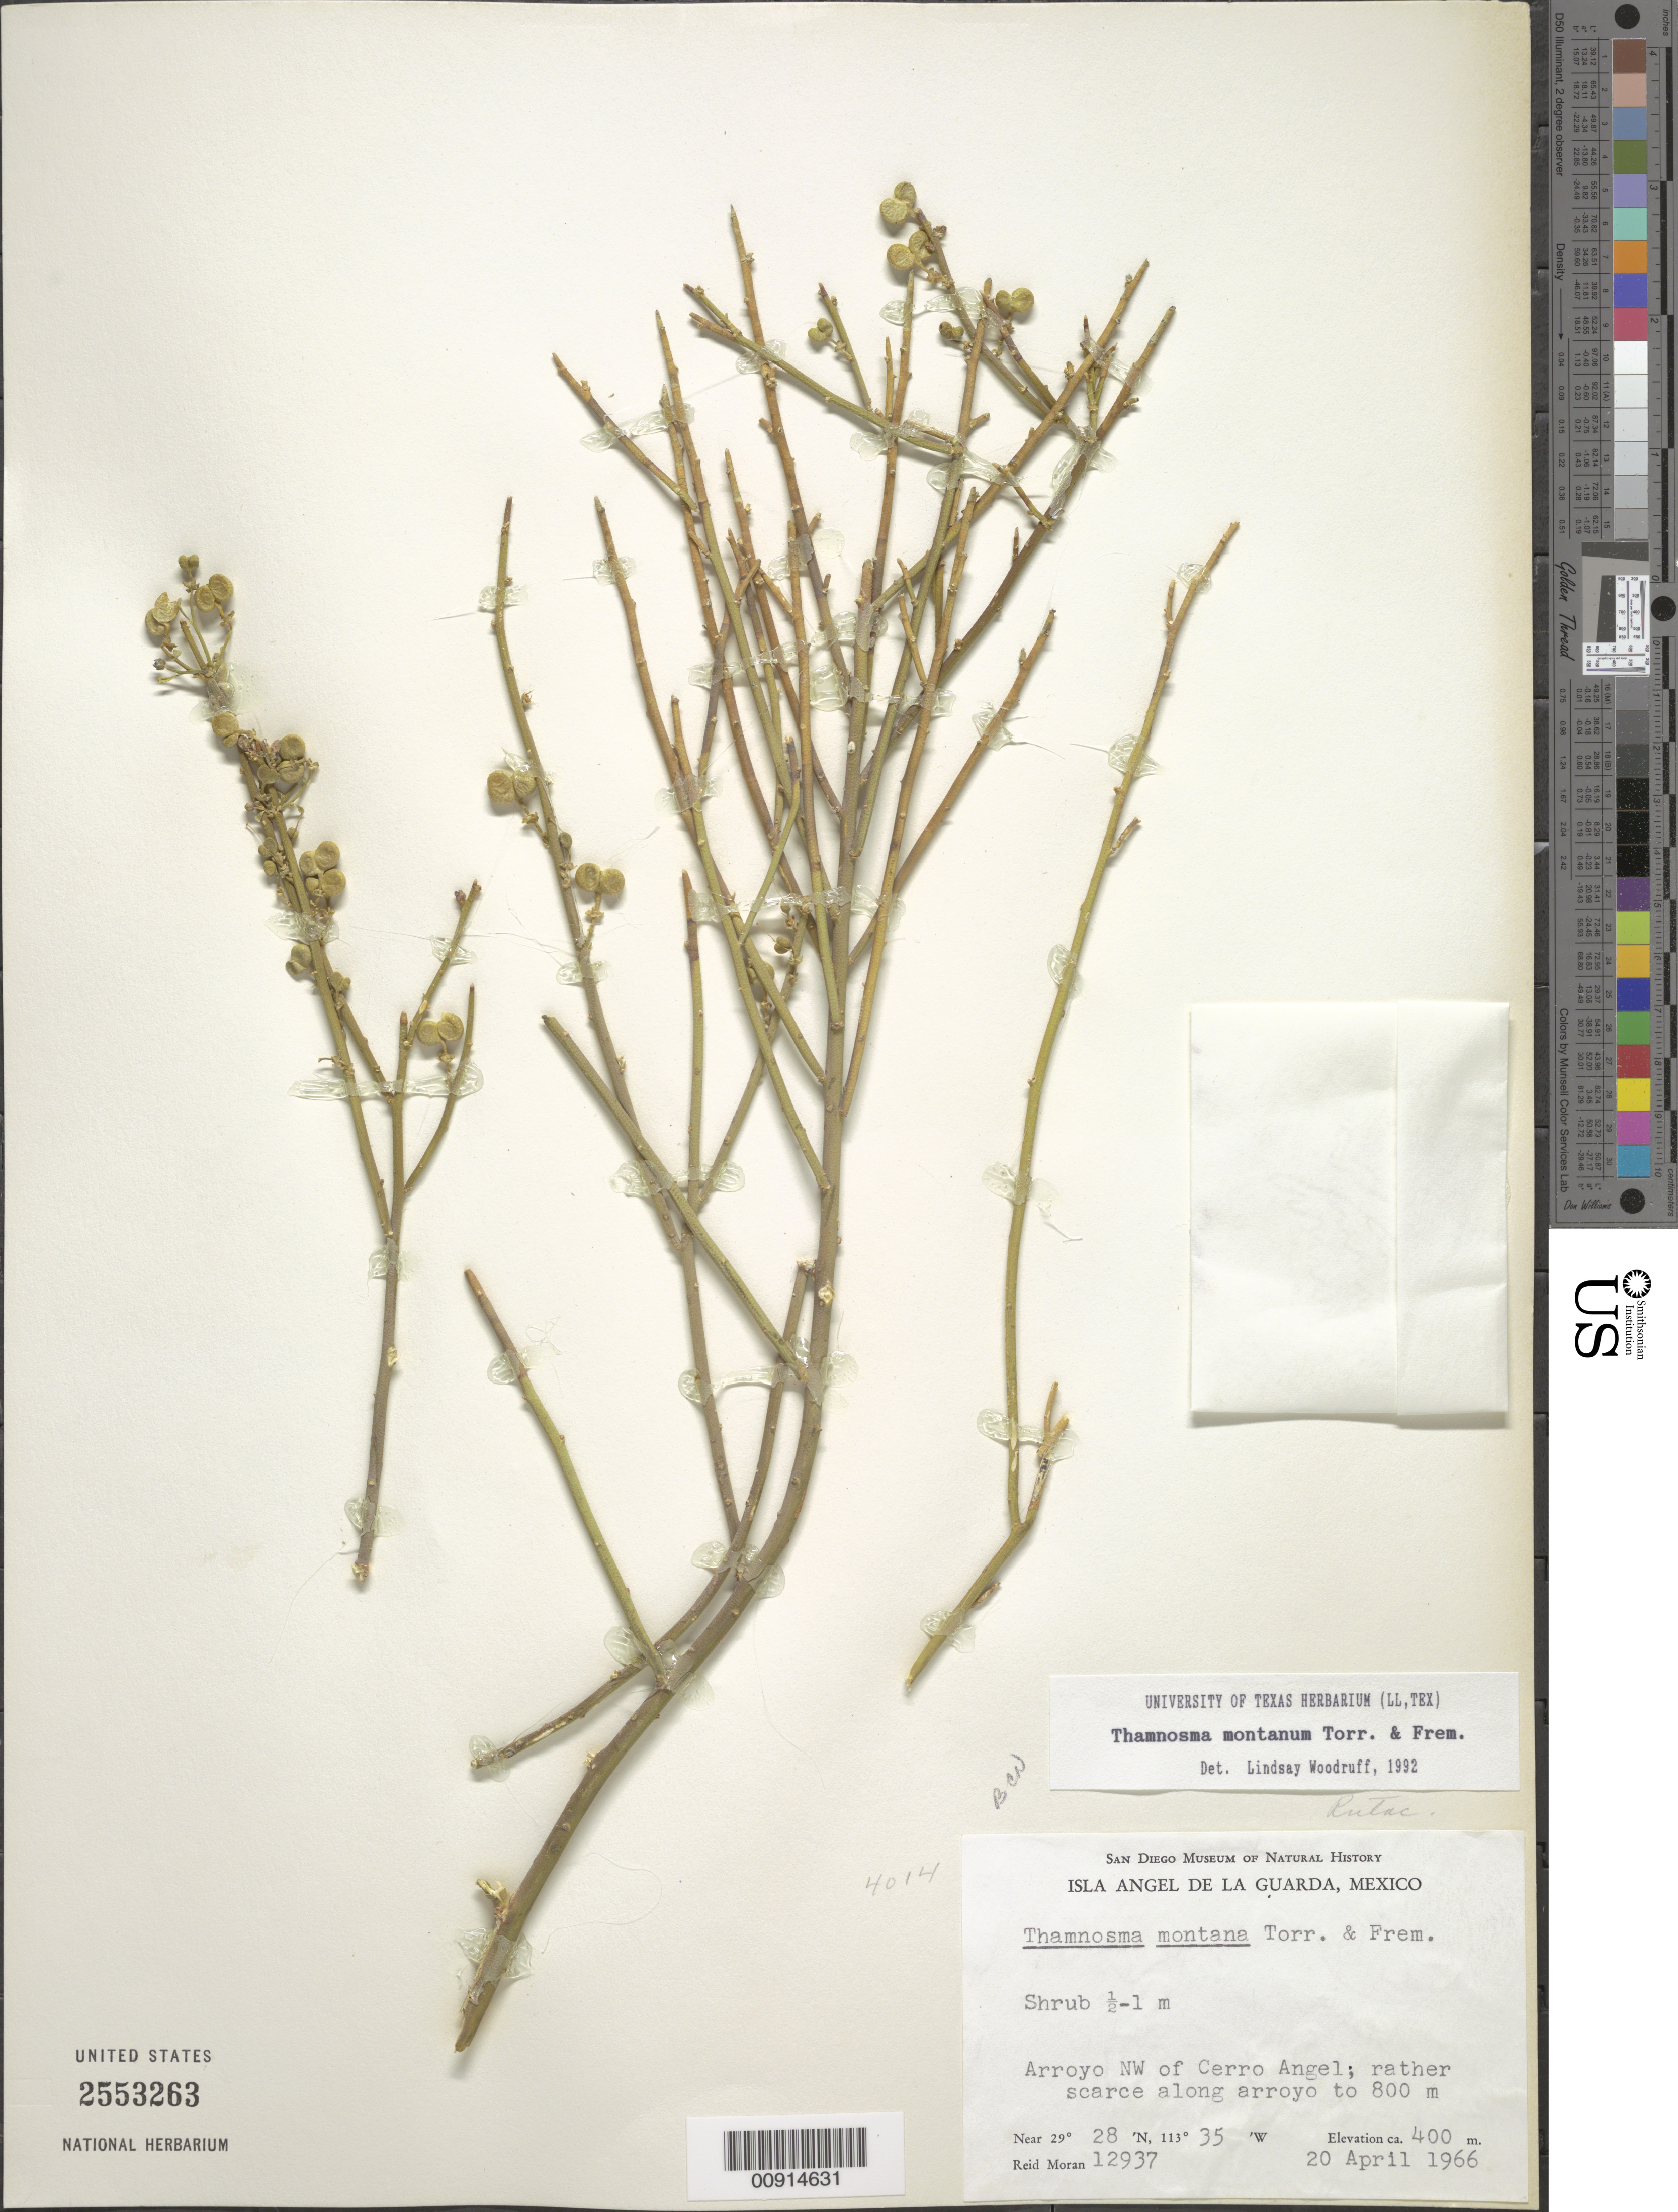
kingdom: Plantae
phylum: Tracheophyta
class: Magnoliopsida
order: Sapindales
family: Rutaceae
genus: Thamnosma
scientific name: Thamnosma montana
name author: Torr. & Frém.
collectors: R. V. Moran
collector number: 12937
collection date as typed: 20 Apr 1966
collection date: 1966-04-20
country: Mexico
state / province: Baja California Norte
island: Angel de la Guarda I.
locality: Isla Angel de la Guarda: Arroyo NW of Cerro Angel. Baja California.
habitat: Rather scarce along arroyo to 800 m.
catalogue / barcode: US 2553263